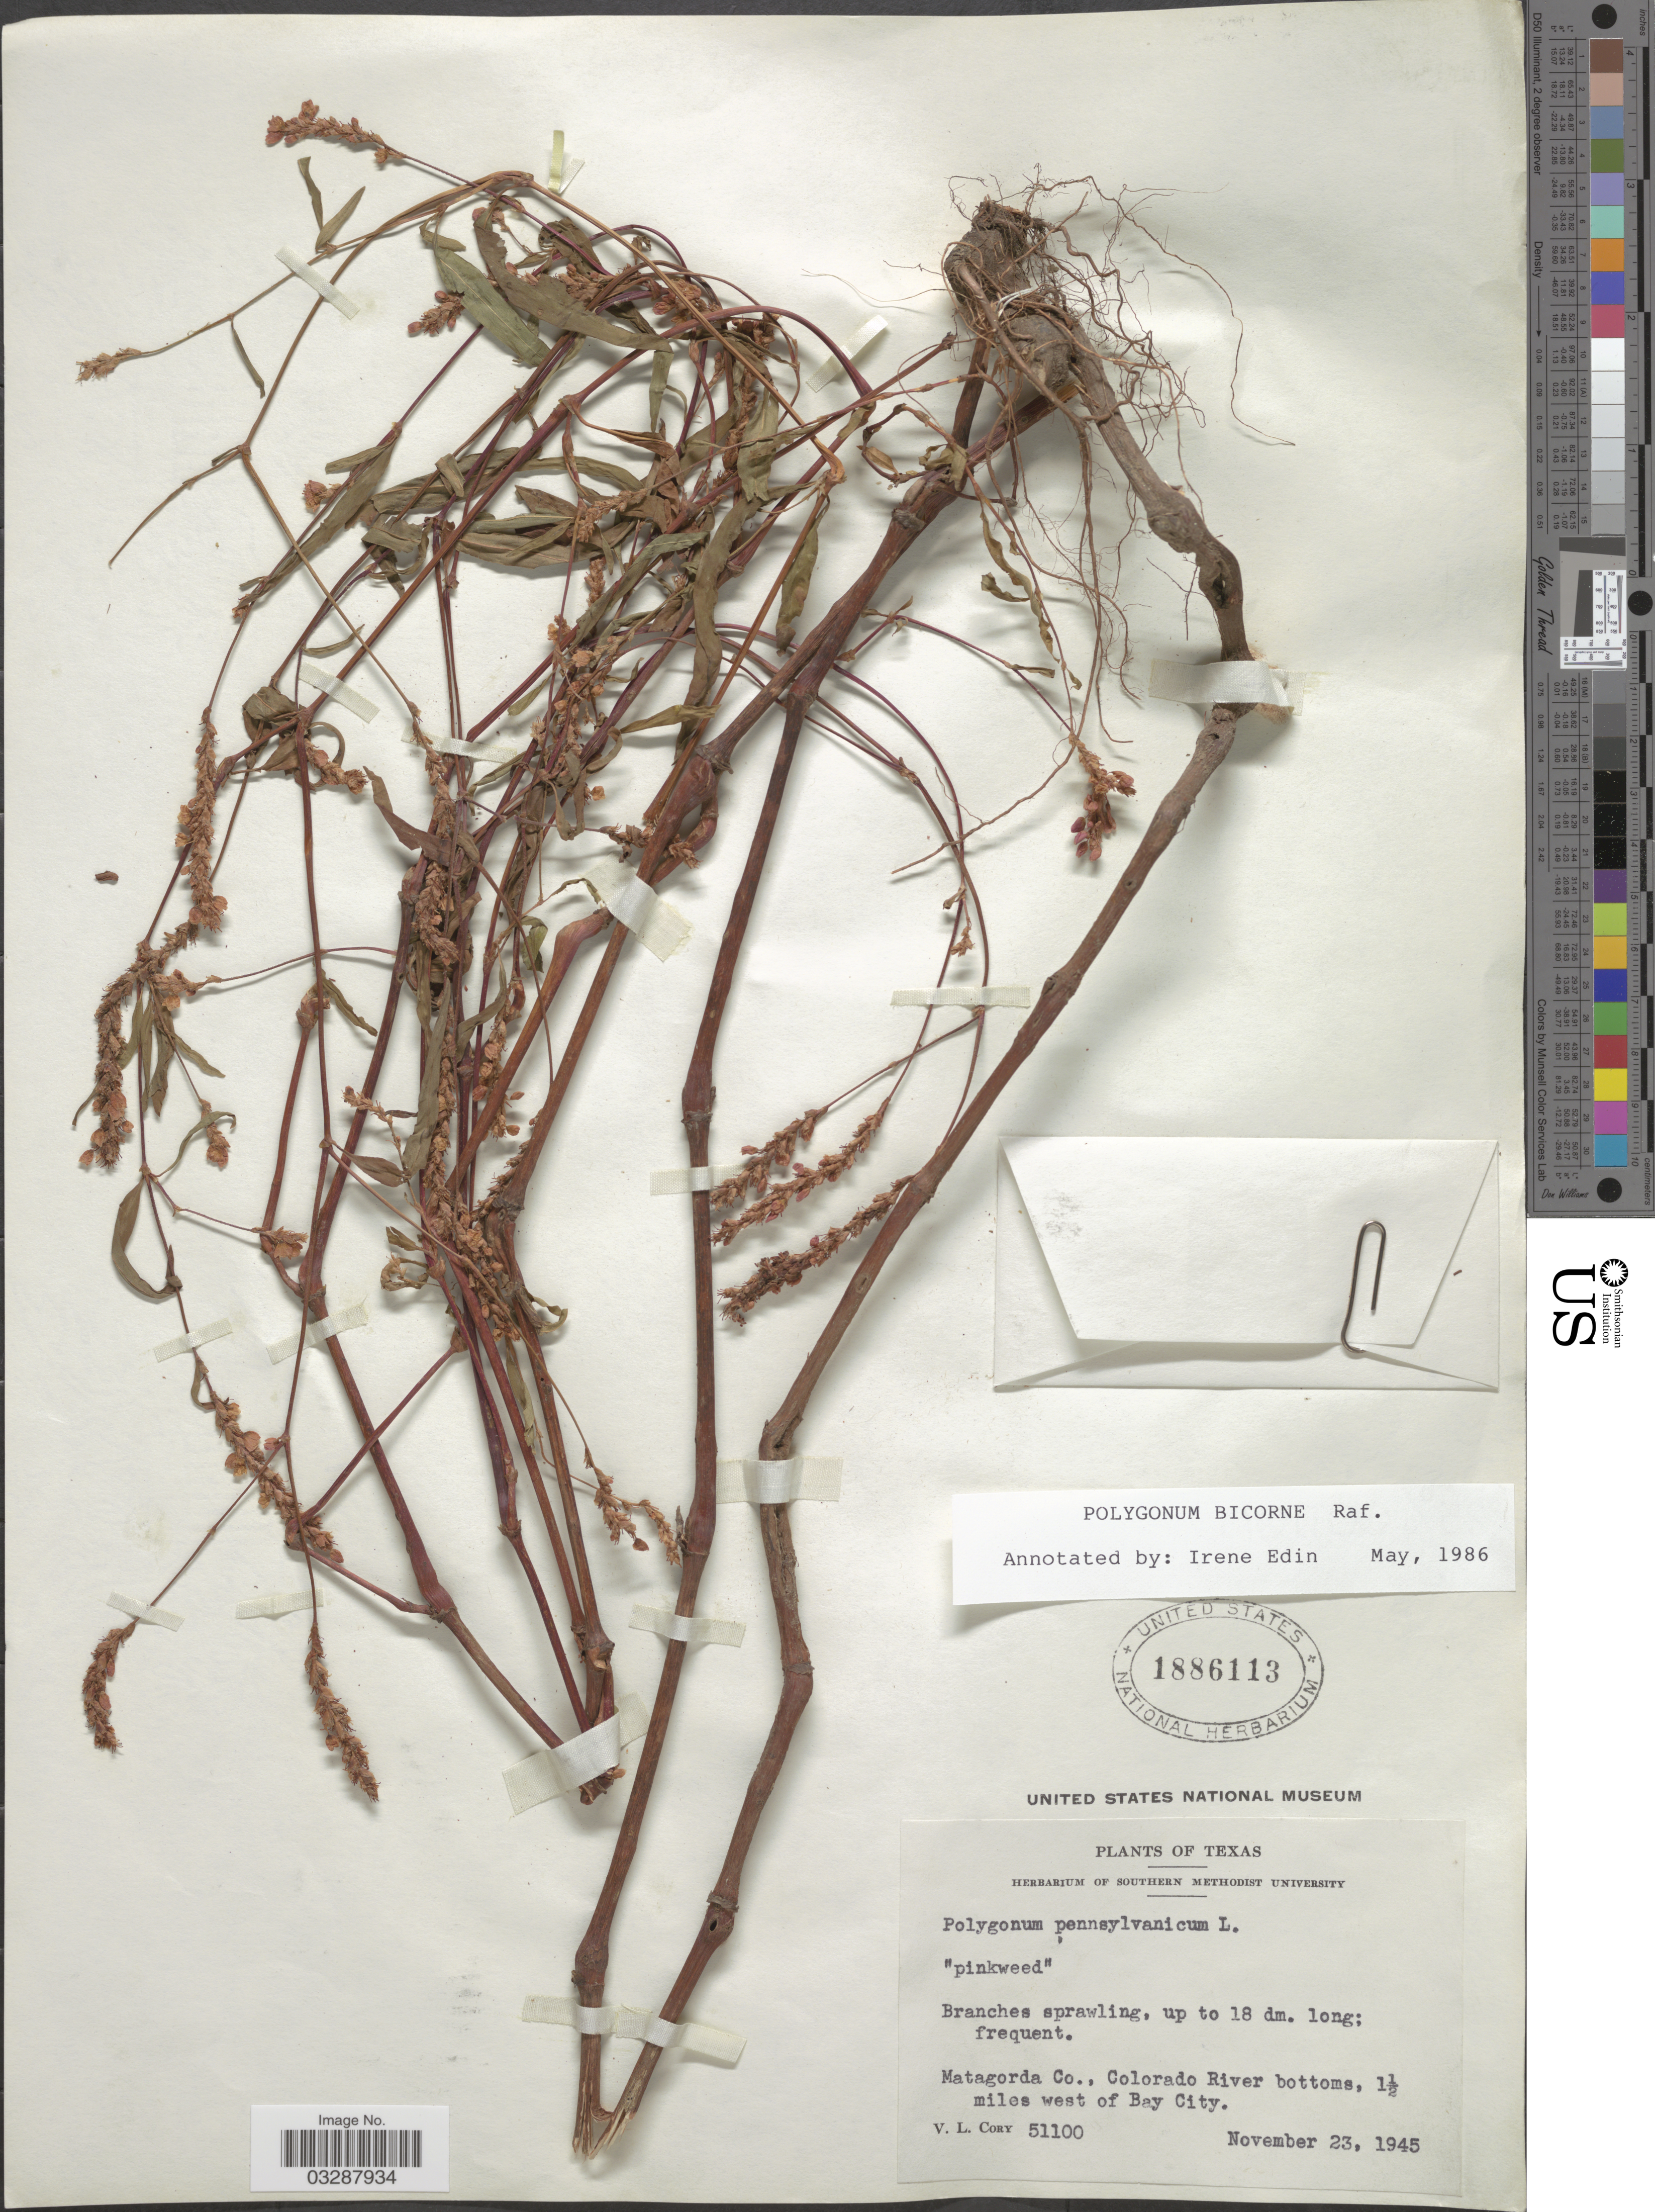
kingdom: Plantae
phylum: Tracheophyta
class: Magnoliopsida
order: Caryophyllales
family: Polygonaceae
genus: Persicaria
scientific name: Persicaria bicornis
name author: (Raf.) Nieuwl.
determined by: Atha, D. E.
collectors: V. Cory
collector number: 51100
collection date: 1945-11-23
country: United States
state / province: Texas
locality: Matagorda Co., Colorado River bottoms, 1½ miles west of Bay City.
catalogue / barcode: US 1886113